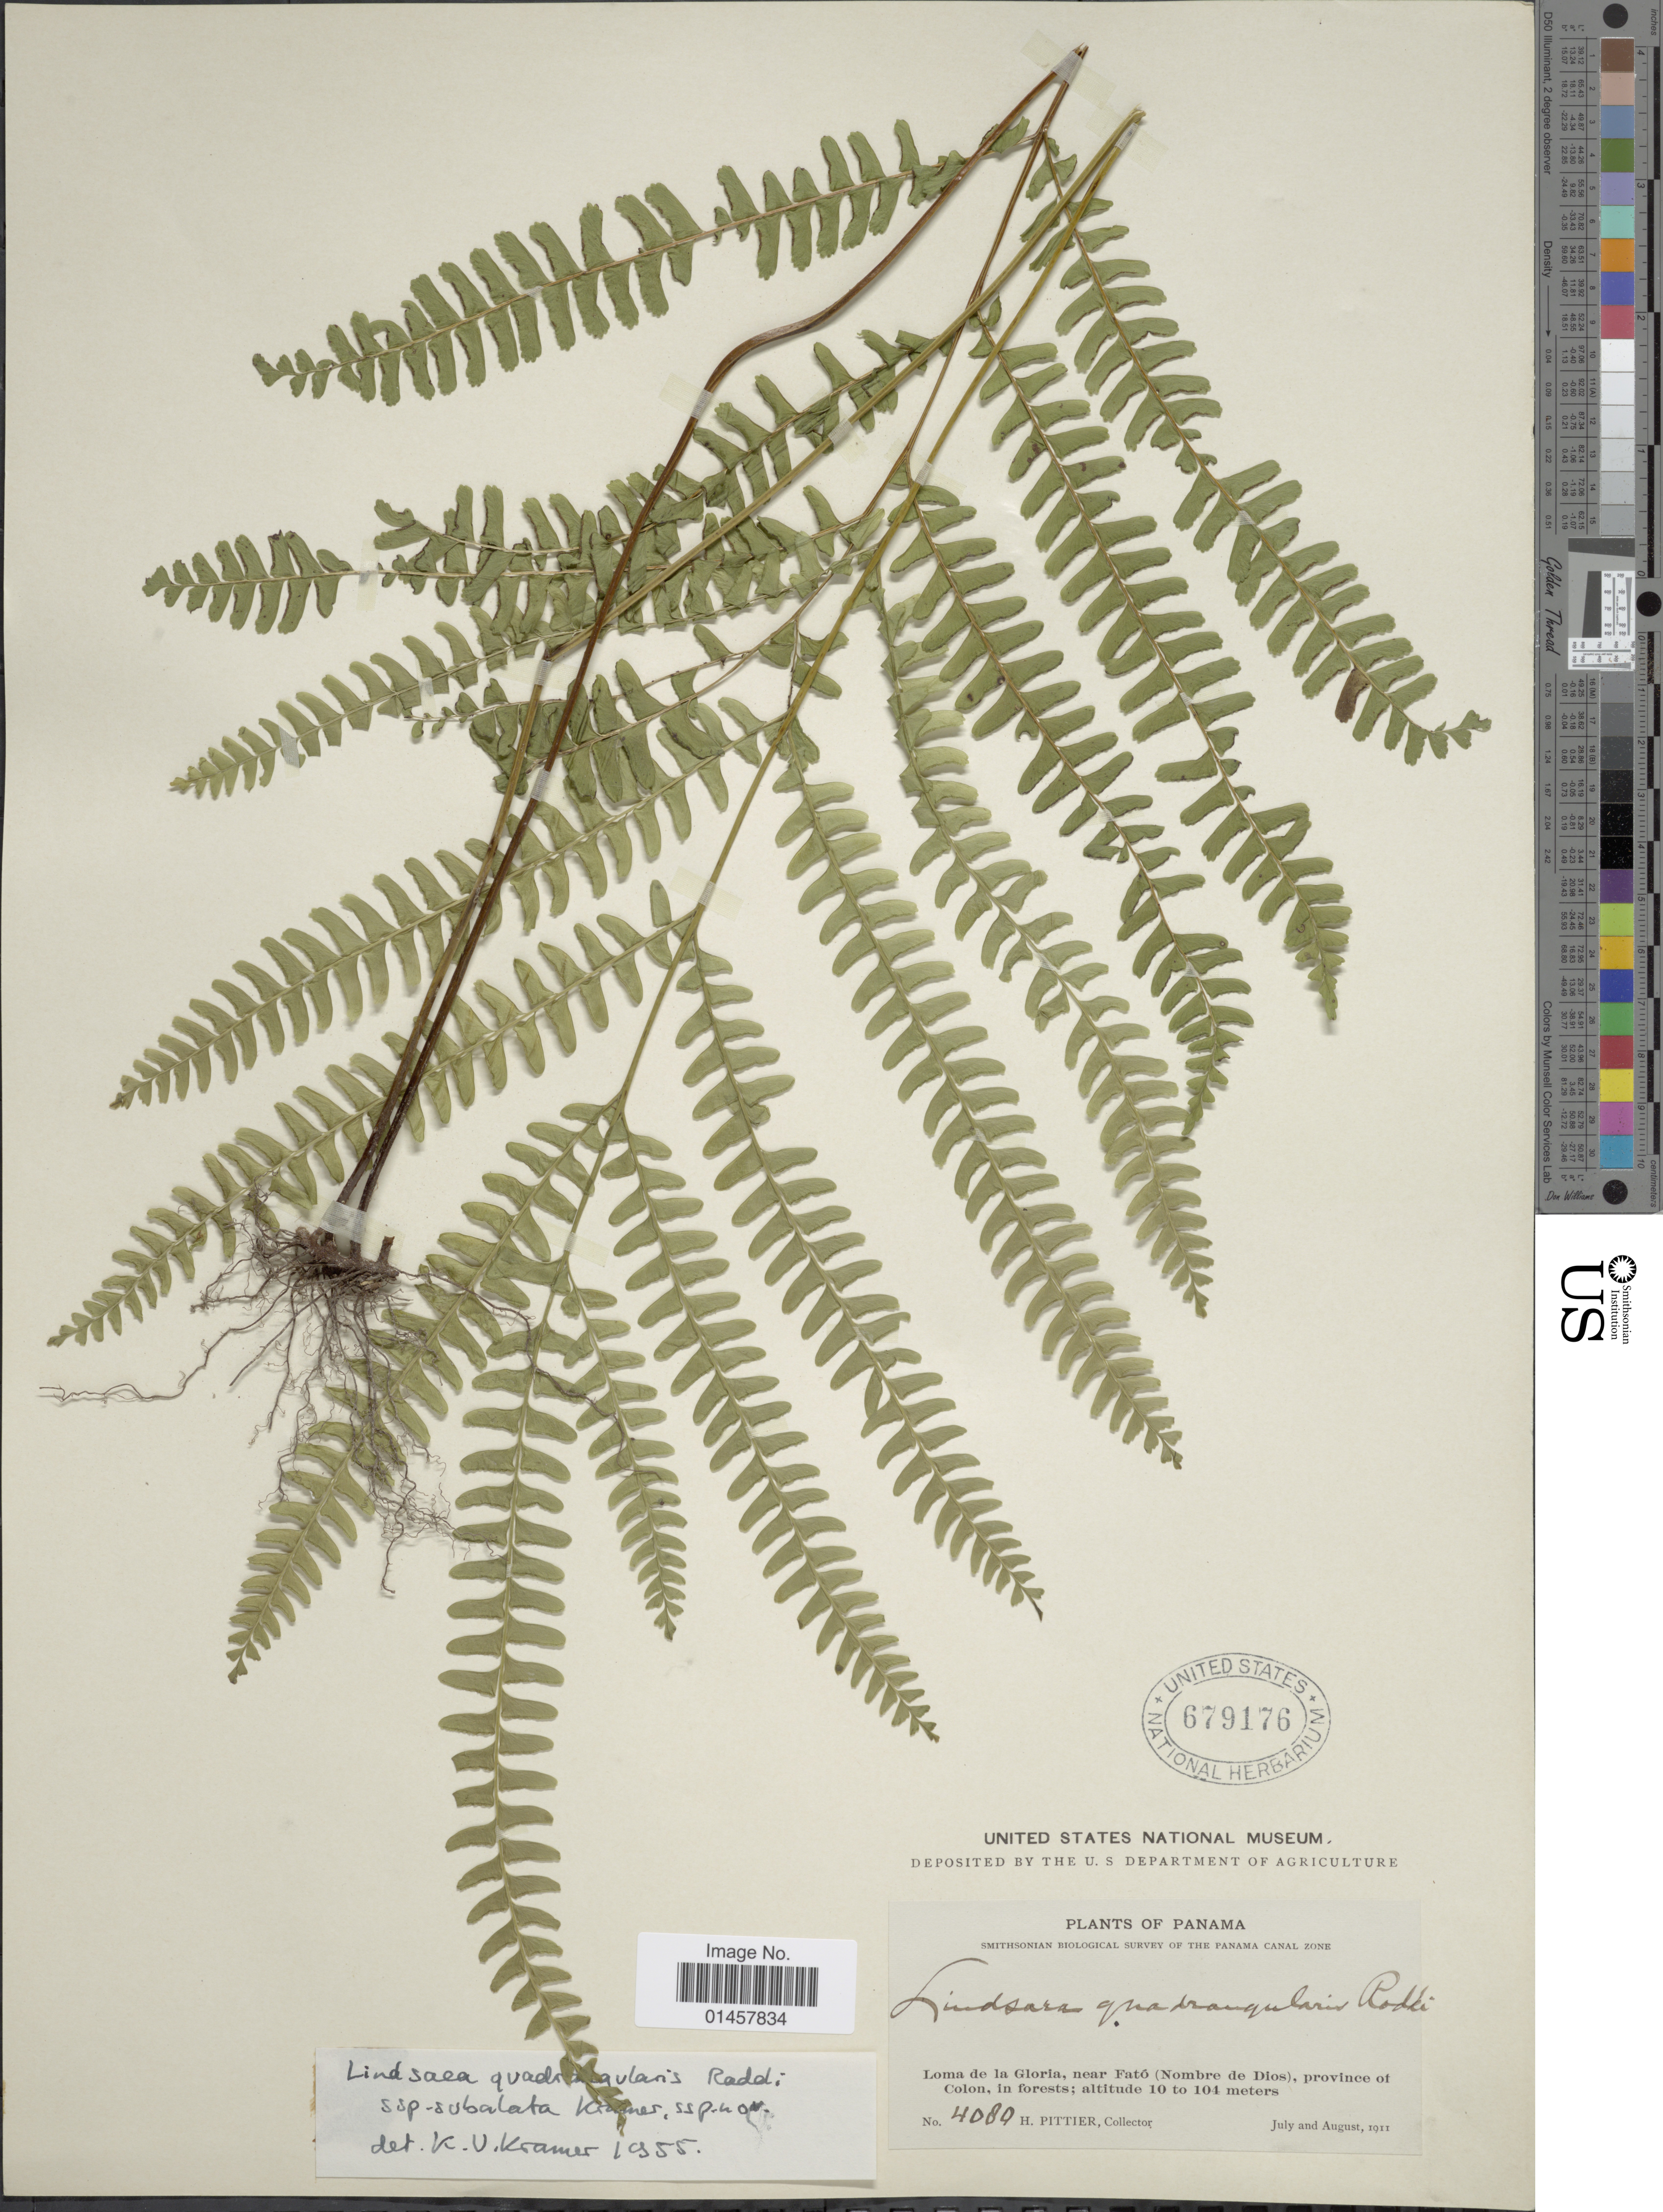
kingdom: Plantae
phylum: Tracheophyta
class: Polypodiopsida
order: Polypodiales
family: Lindsaeaceae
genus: Lindsaea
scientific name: Lindsaea quadrangularis subsp. subalata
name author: K.U. Kramer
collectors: H. F. Pittier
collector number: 4080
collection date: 1911-07/1911-08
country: Panama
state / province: Colón / Panamá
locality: Loma de la Gloria, near Fató(Nombre de Dios), province of Colon, in forests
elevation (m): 10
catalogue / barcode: US 679176